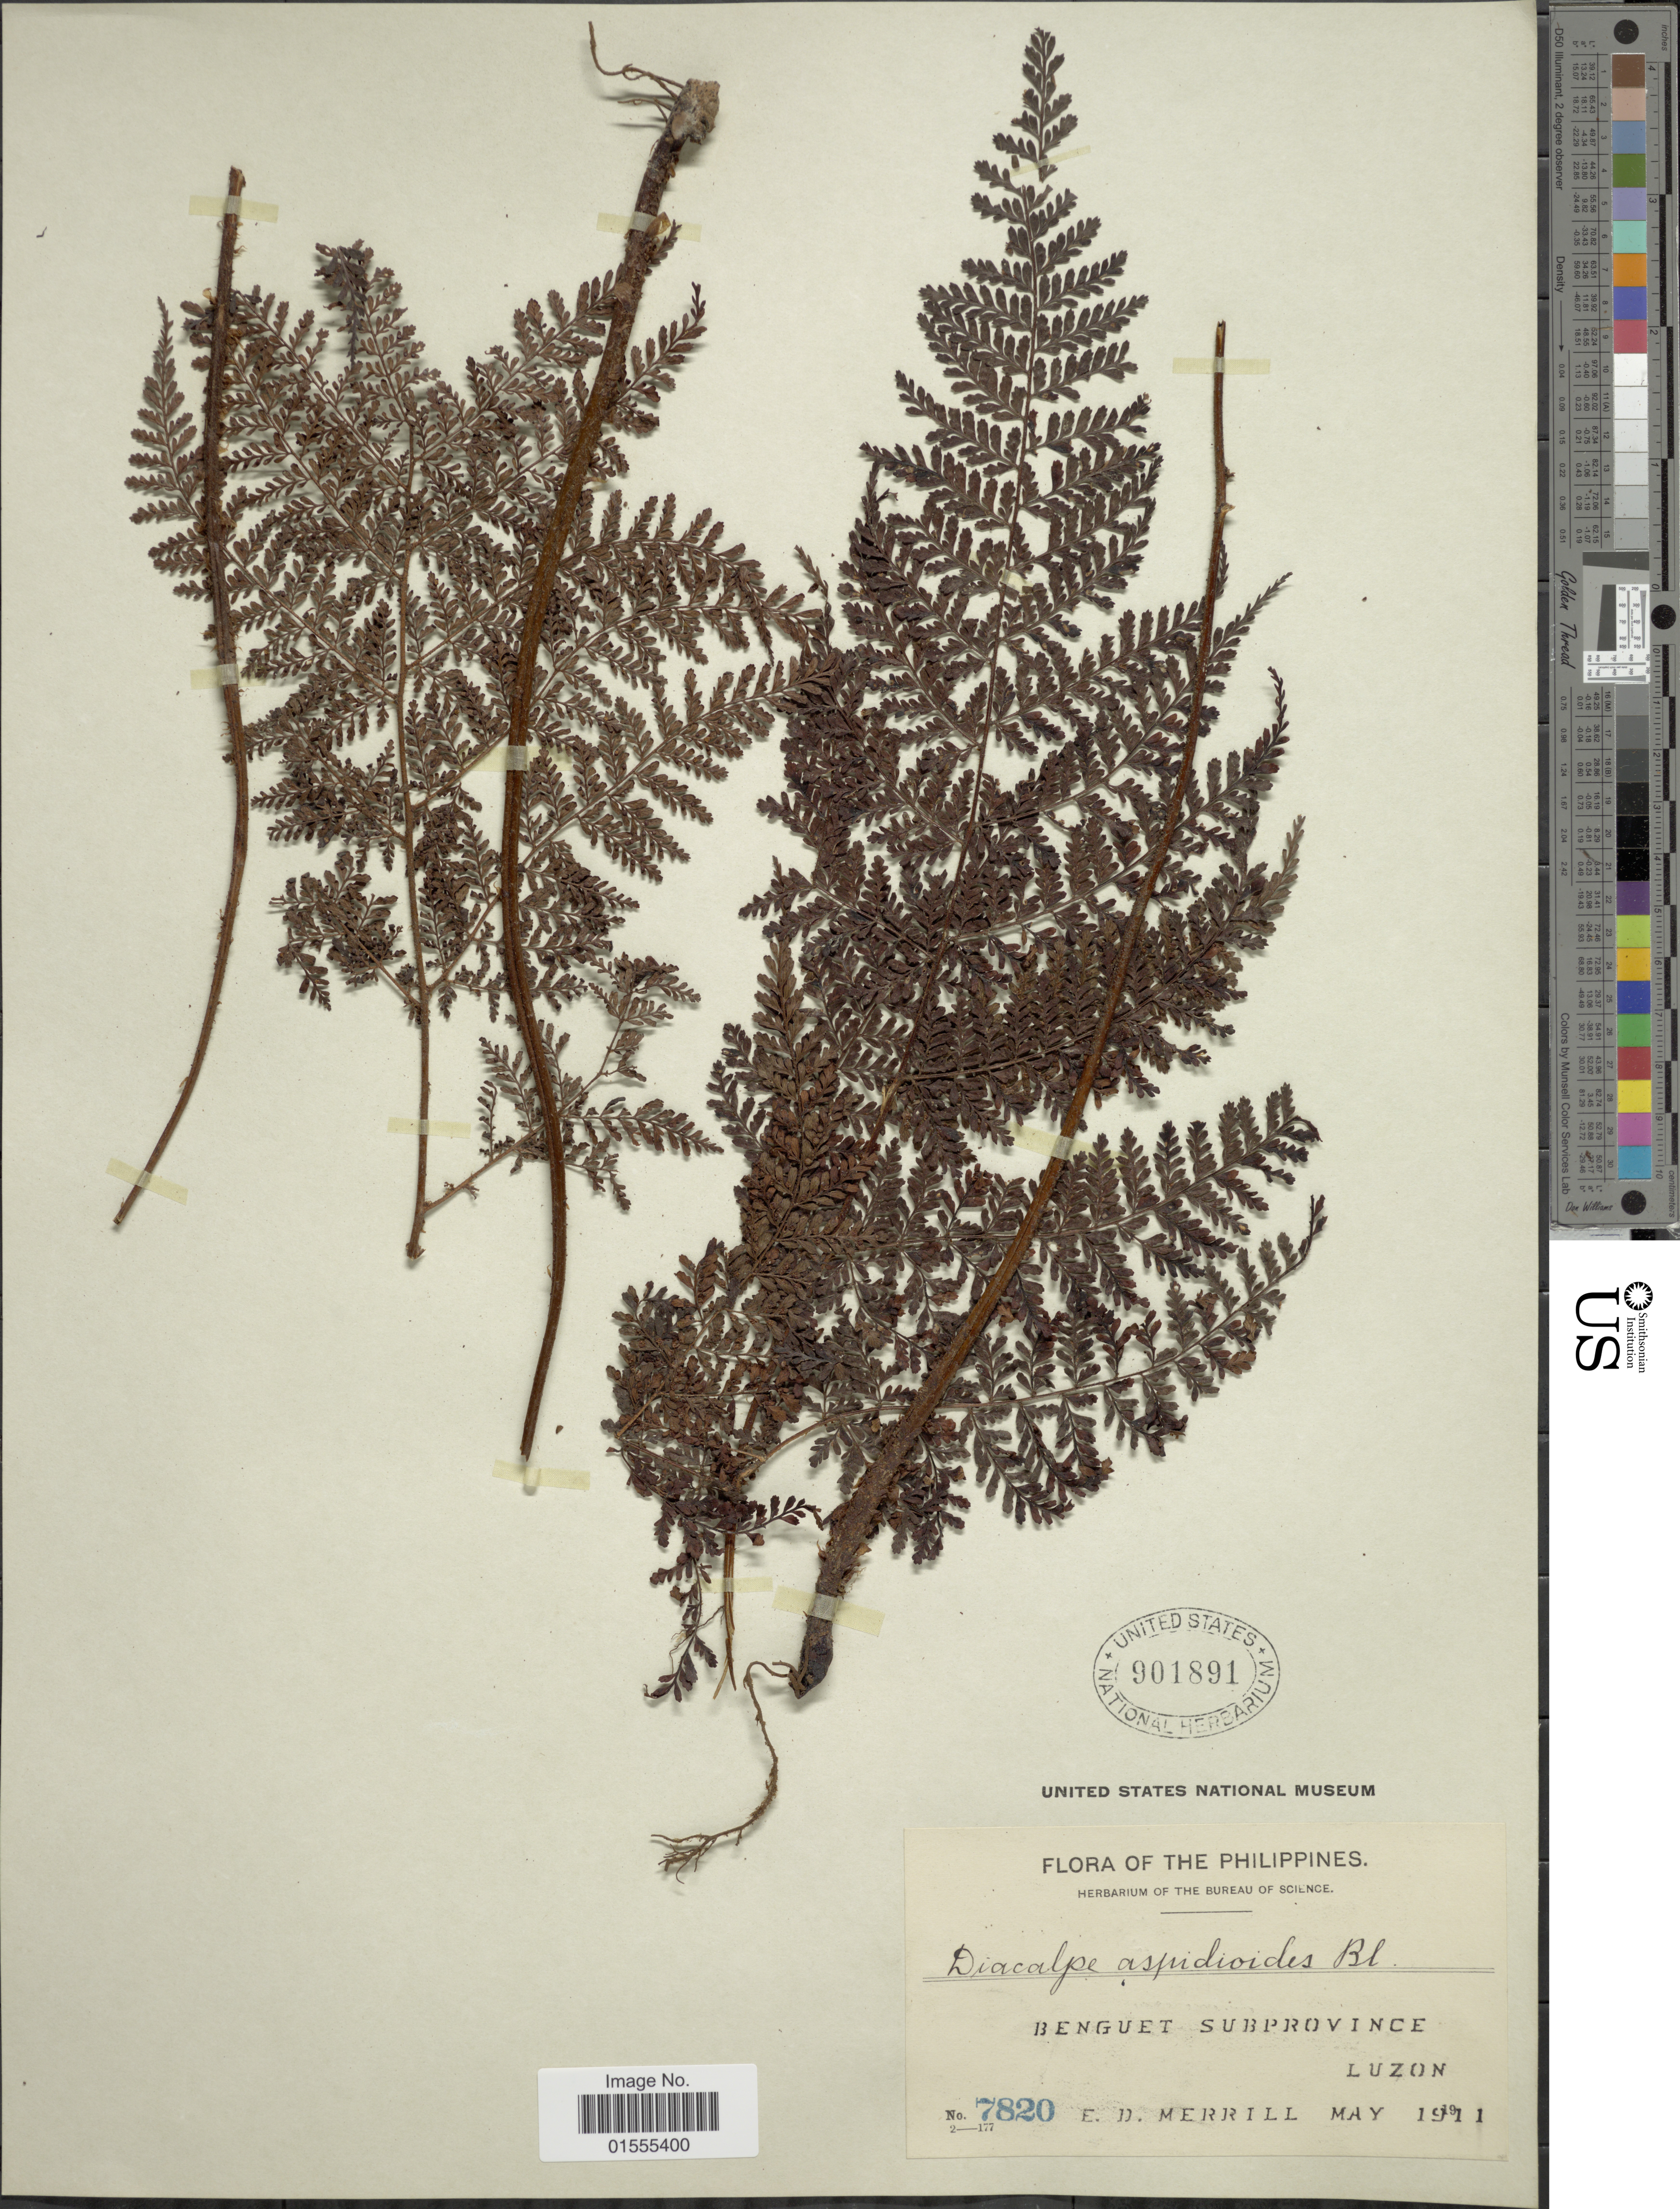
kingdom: Plantae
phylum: Tracheophyta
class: Polypodiopsida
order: Polypodiales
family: Dryopteridaceae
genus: Dryopteris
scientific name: Dryopteris pseudocaenopteris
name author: (Kunze) Li Bing Zhang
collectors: E. D. Merrill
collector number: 7820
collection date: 1911-05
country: Philippines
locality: Benguet Subprovince, Luzon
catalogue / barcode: US 901891